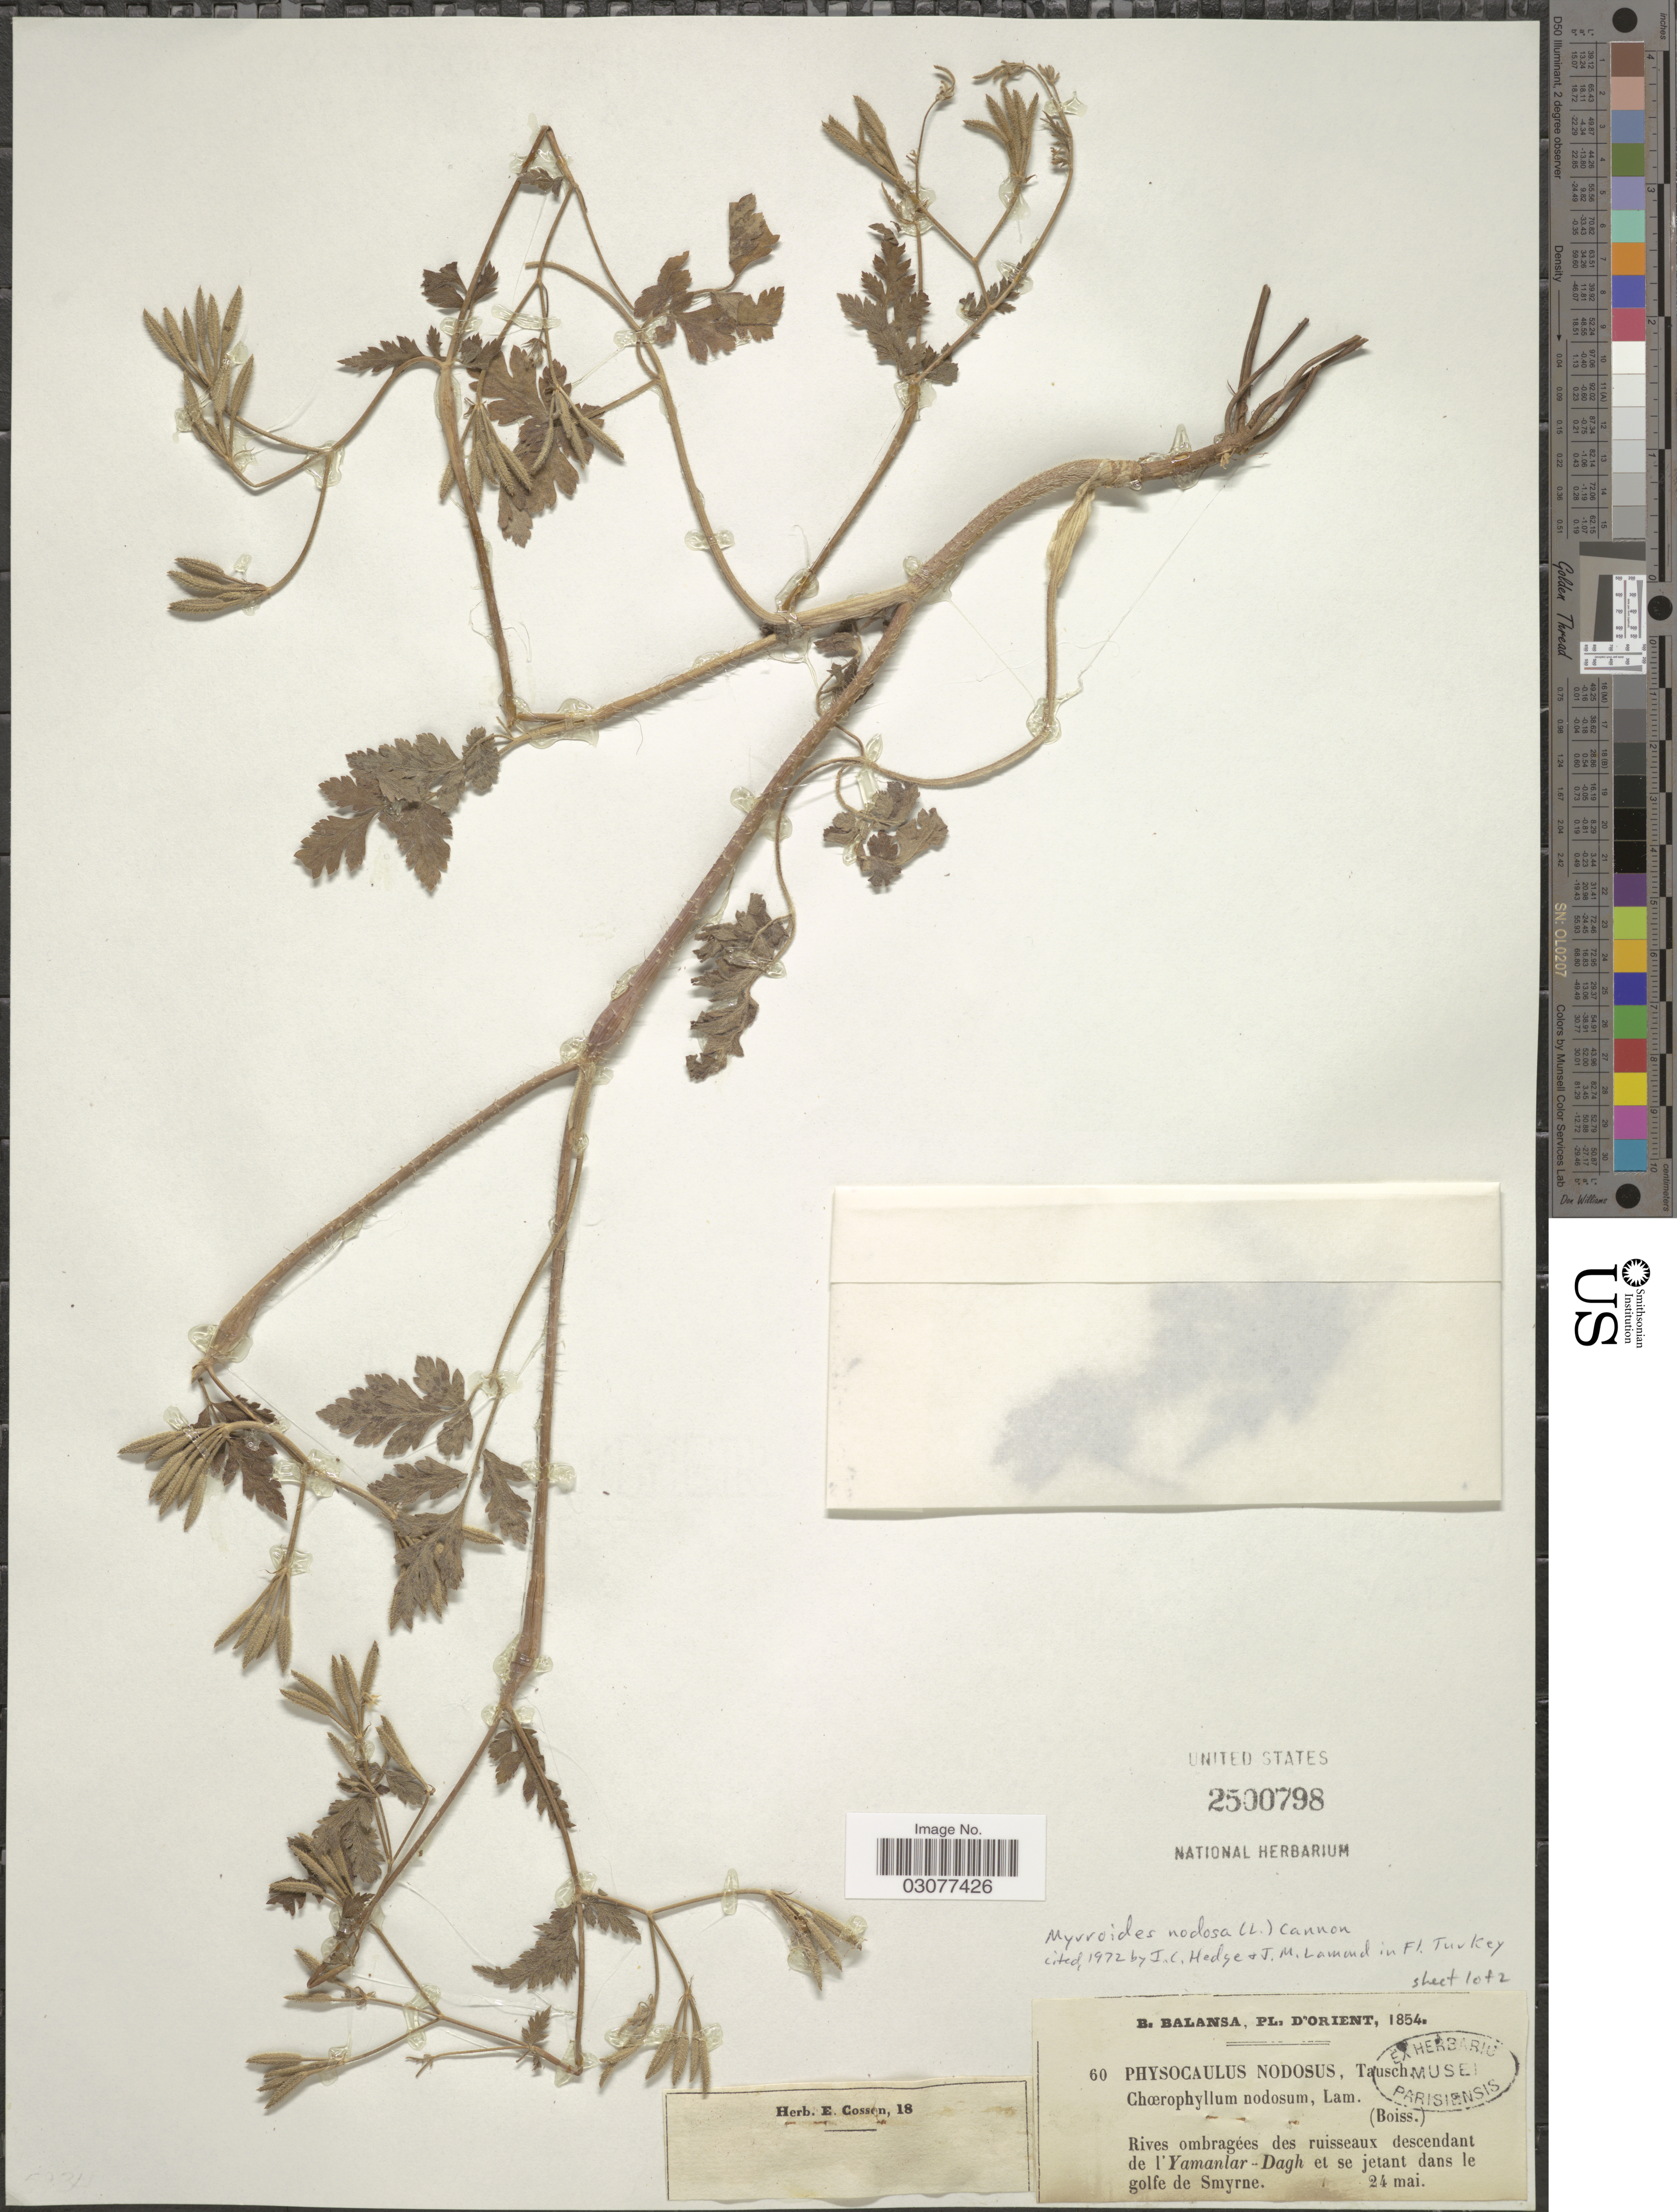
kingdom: Plantae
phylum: Tracheophyta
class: Magnoliopsida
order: Apiales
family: Apiaceae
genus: Physocaulis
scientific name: Physocaulis nodosus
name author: Koch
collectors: B. Balansa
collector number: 60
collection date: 1854-05-24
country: Turkey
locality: D'Orient, Rives ombragées des ruisseaux descendant de l'Yamanlar-Dagh et se jetant dans le golfe de Smyrne.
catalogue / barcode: US 2500798